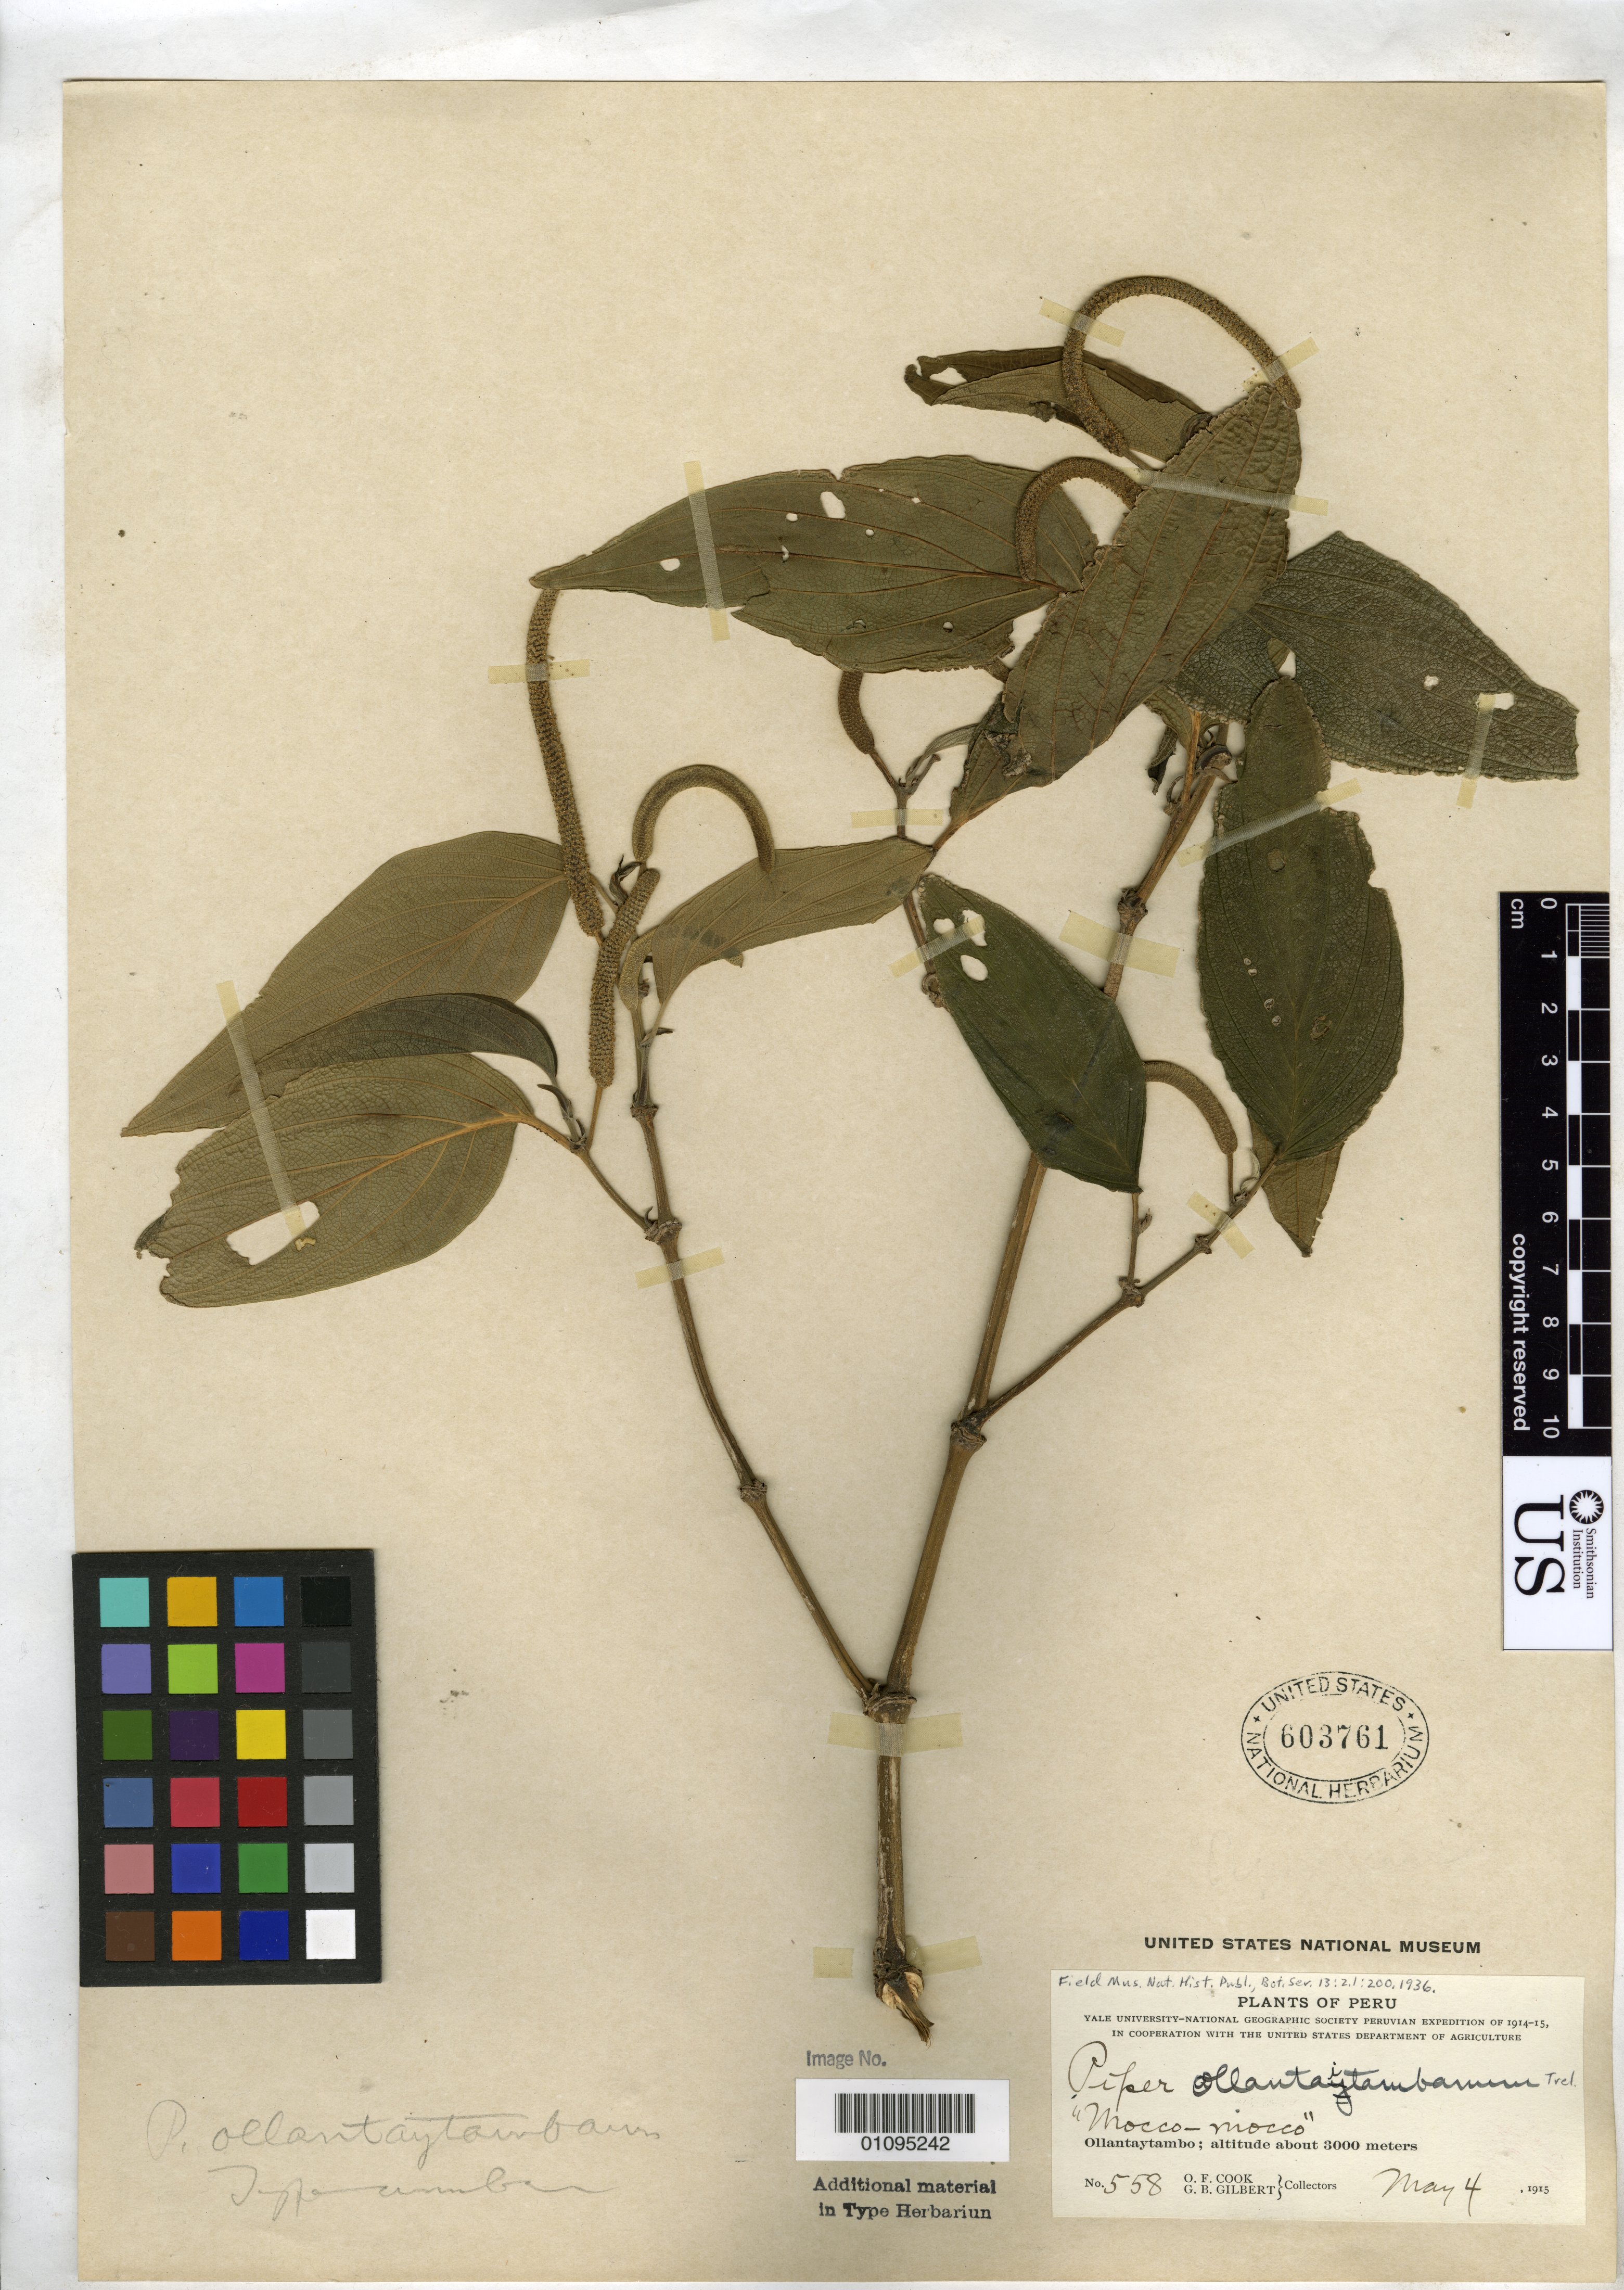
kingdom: Plantae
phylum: Tracheophyta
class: Magnoliopsida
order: Piperales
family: Piperaceae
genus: Piper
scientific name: Piper ollantaitambanum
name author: Trel. in J.F. Macbr.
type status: Isotype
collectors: O. F. Cook & G. B. Gilbert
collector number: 558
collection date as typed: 04 May 1915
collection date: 1915-05-04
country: Peru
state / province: Cusco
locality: Ollantaytambo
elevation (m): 3000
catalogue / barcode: US 603761